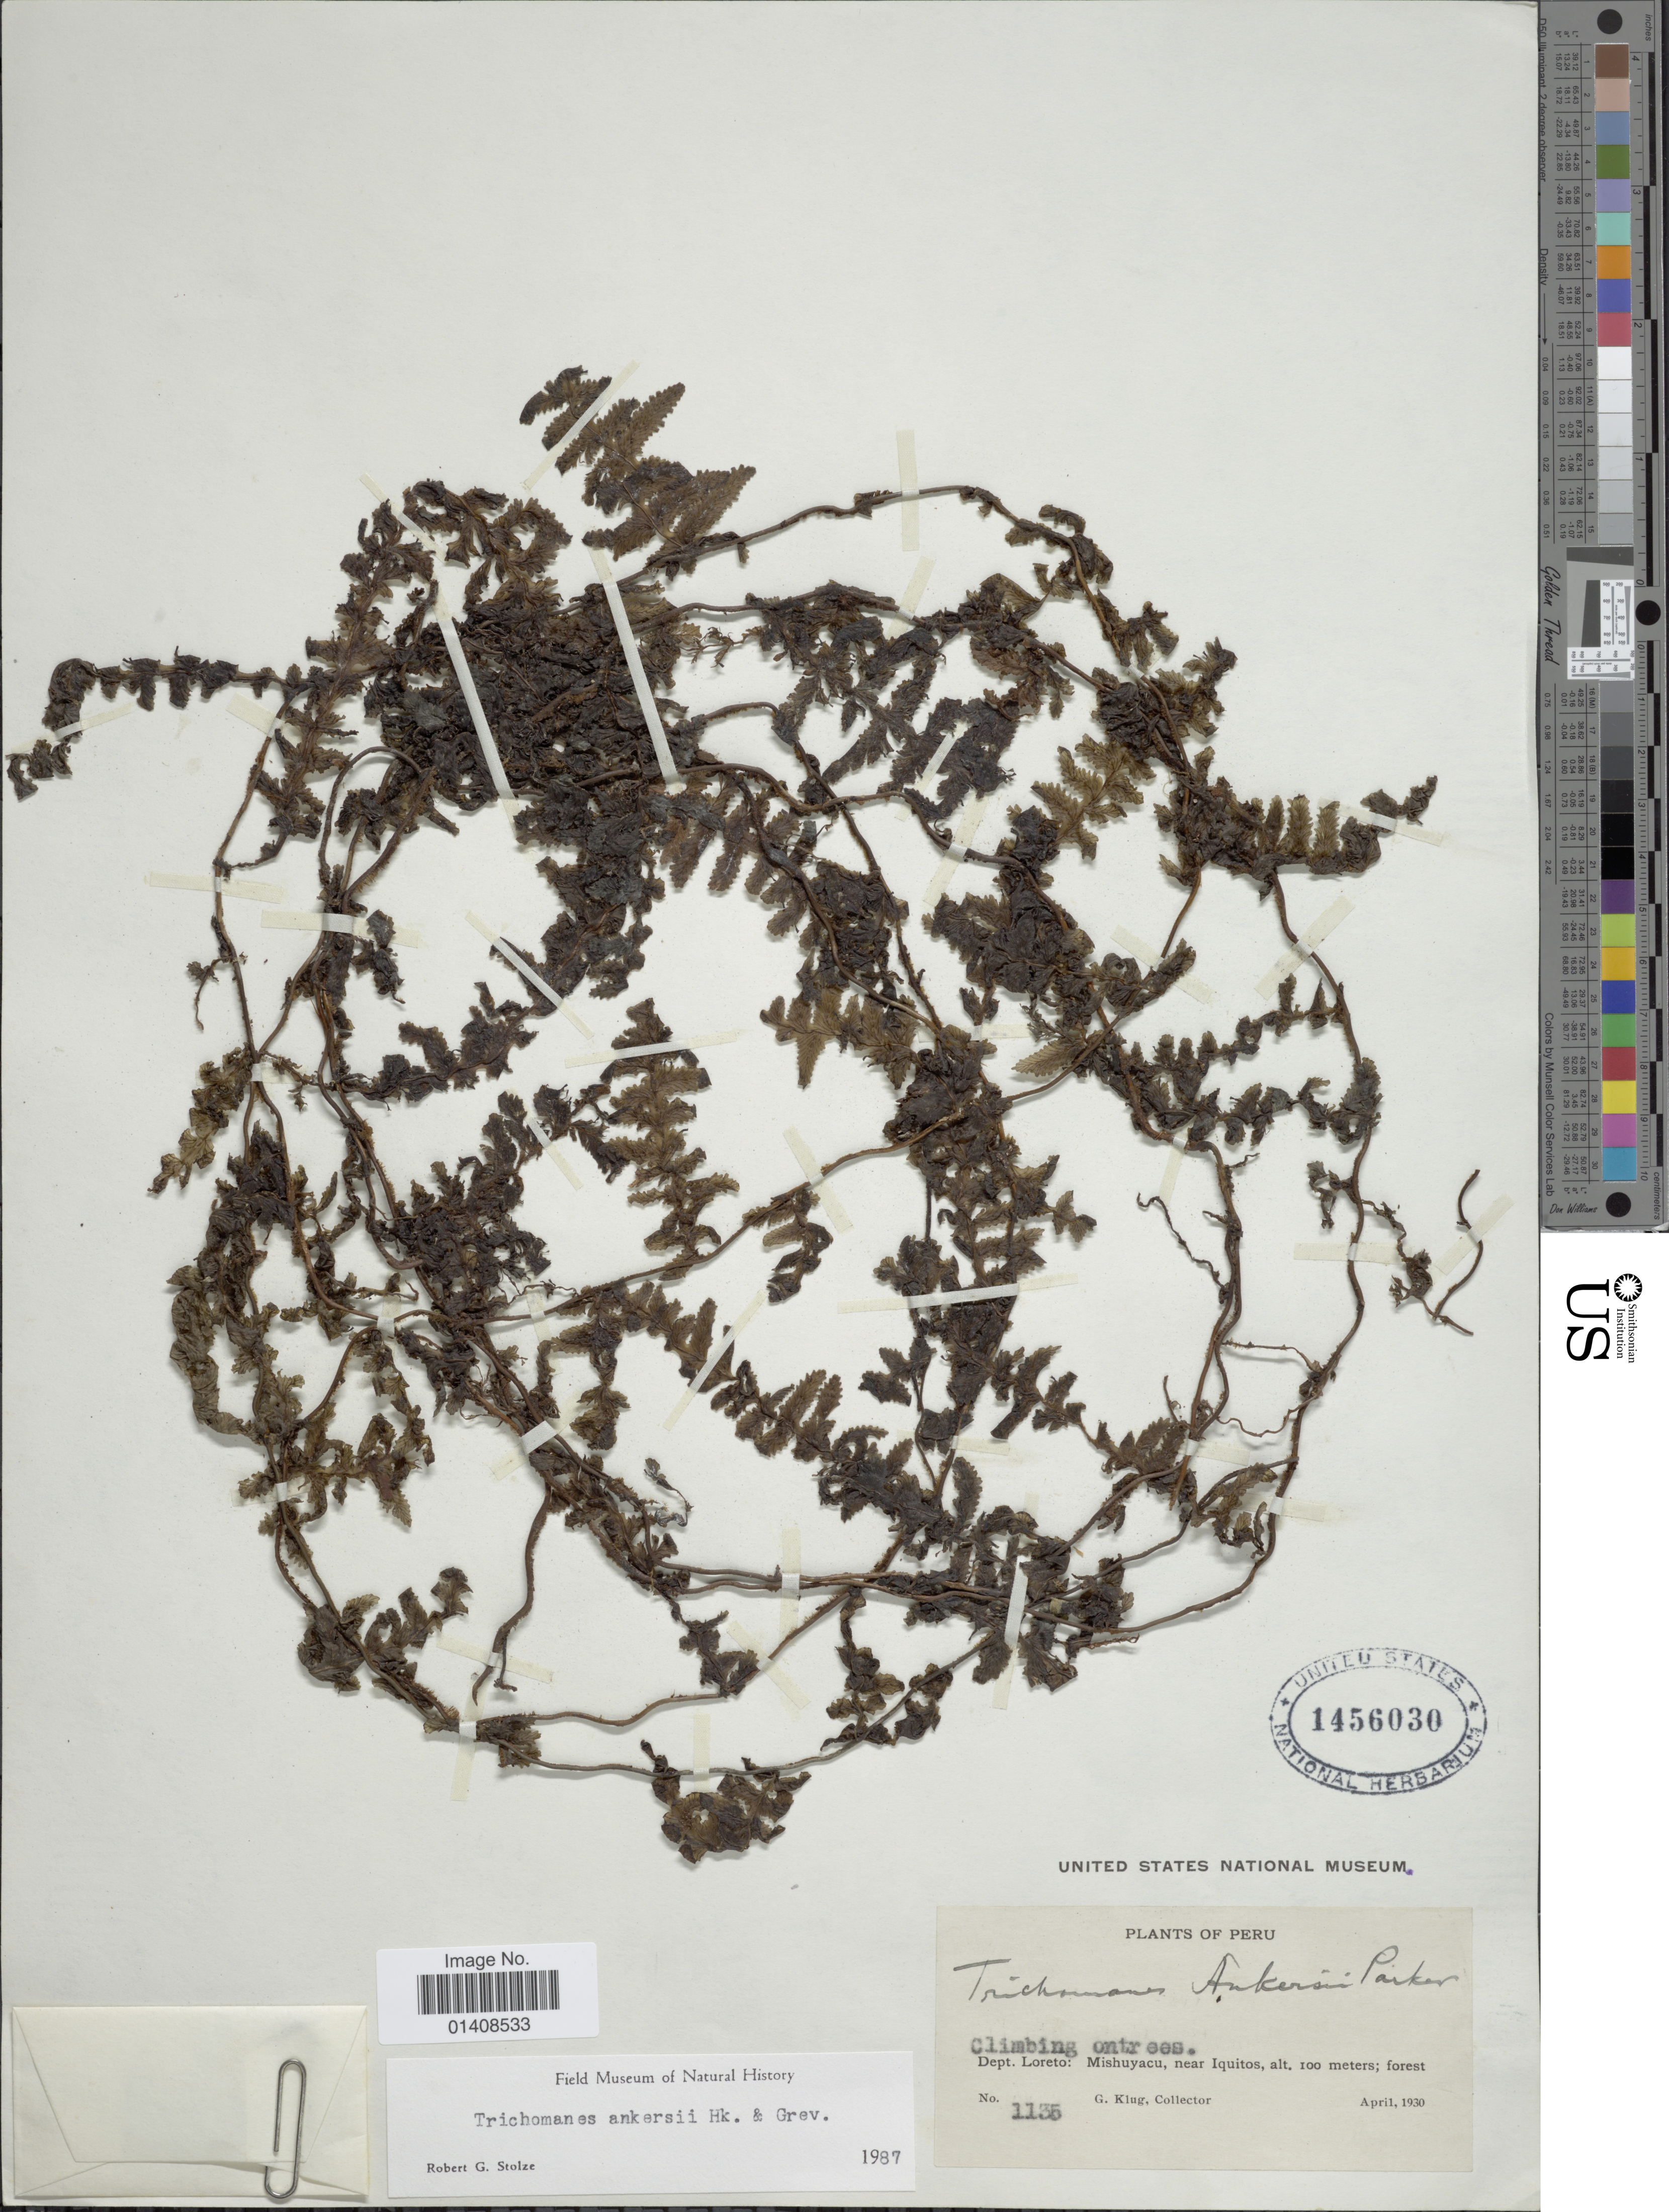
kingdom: Plantae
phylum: Tracheophyta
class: Polypodiopsida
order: Hymenophyllales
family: Hymenophyllaceae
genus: Trichomanes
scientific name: Trichomanes ankersii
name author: C. Parker ex Hook. & Grev.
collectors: G. Klug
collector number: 1135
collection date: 1930-04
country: Peru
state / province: Loreto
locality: Mishuyacu, near Iquitos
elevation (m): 100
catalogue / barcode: US 1456030